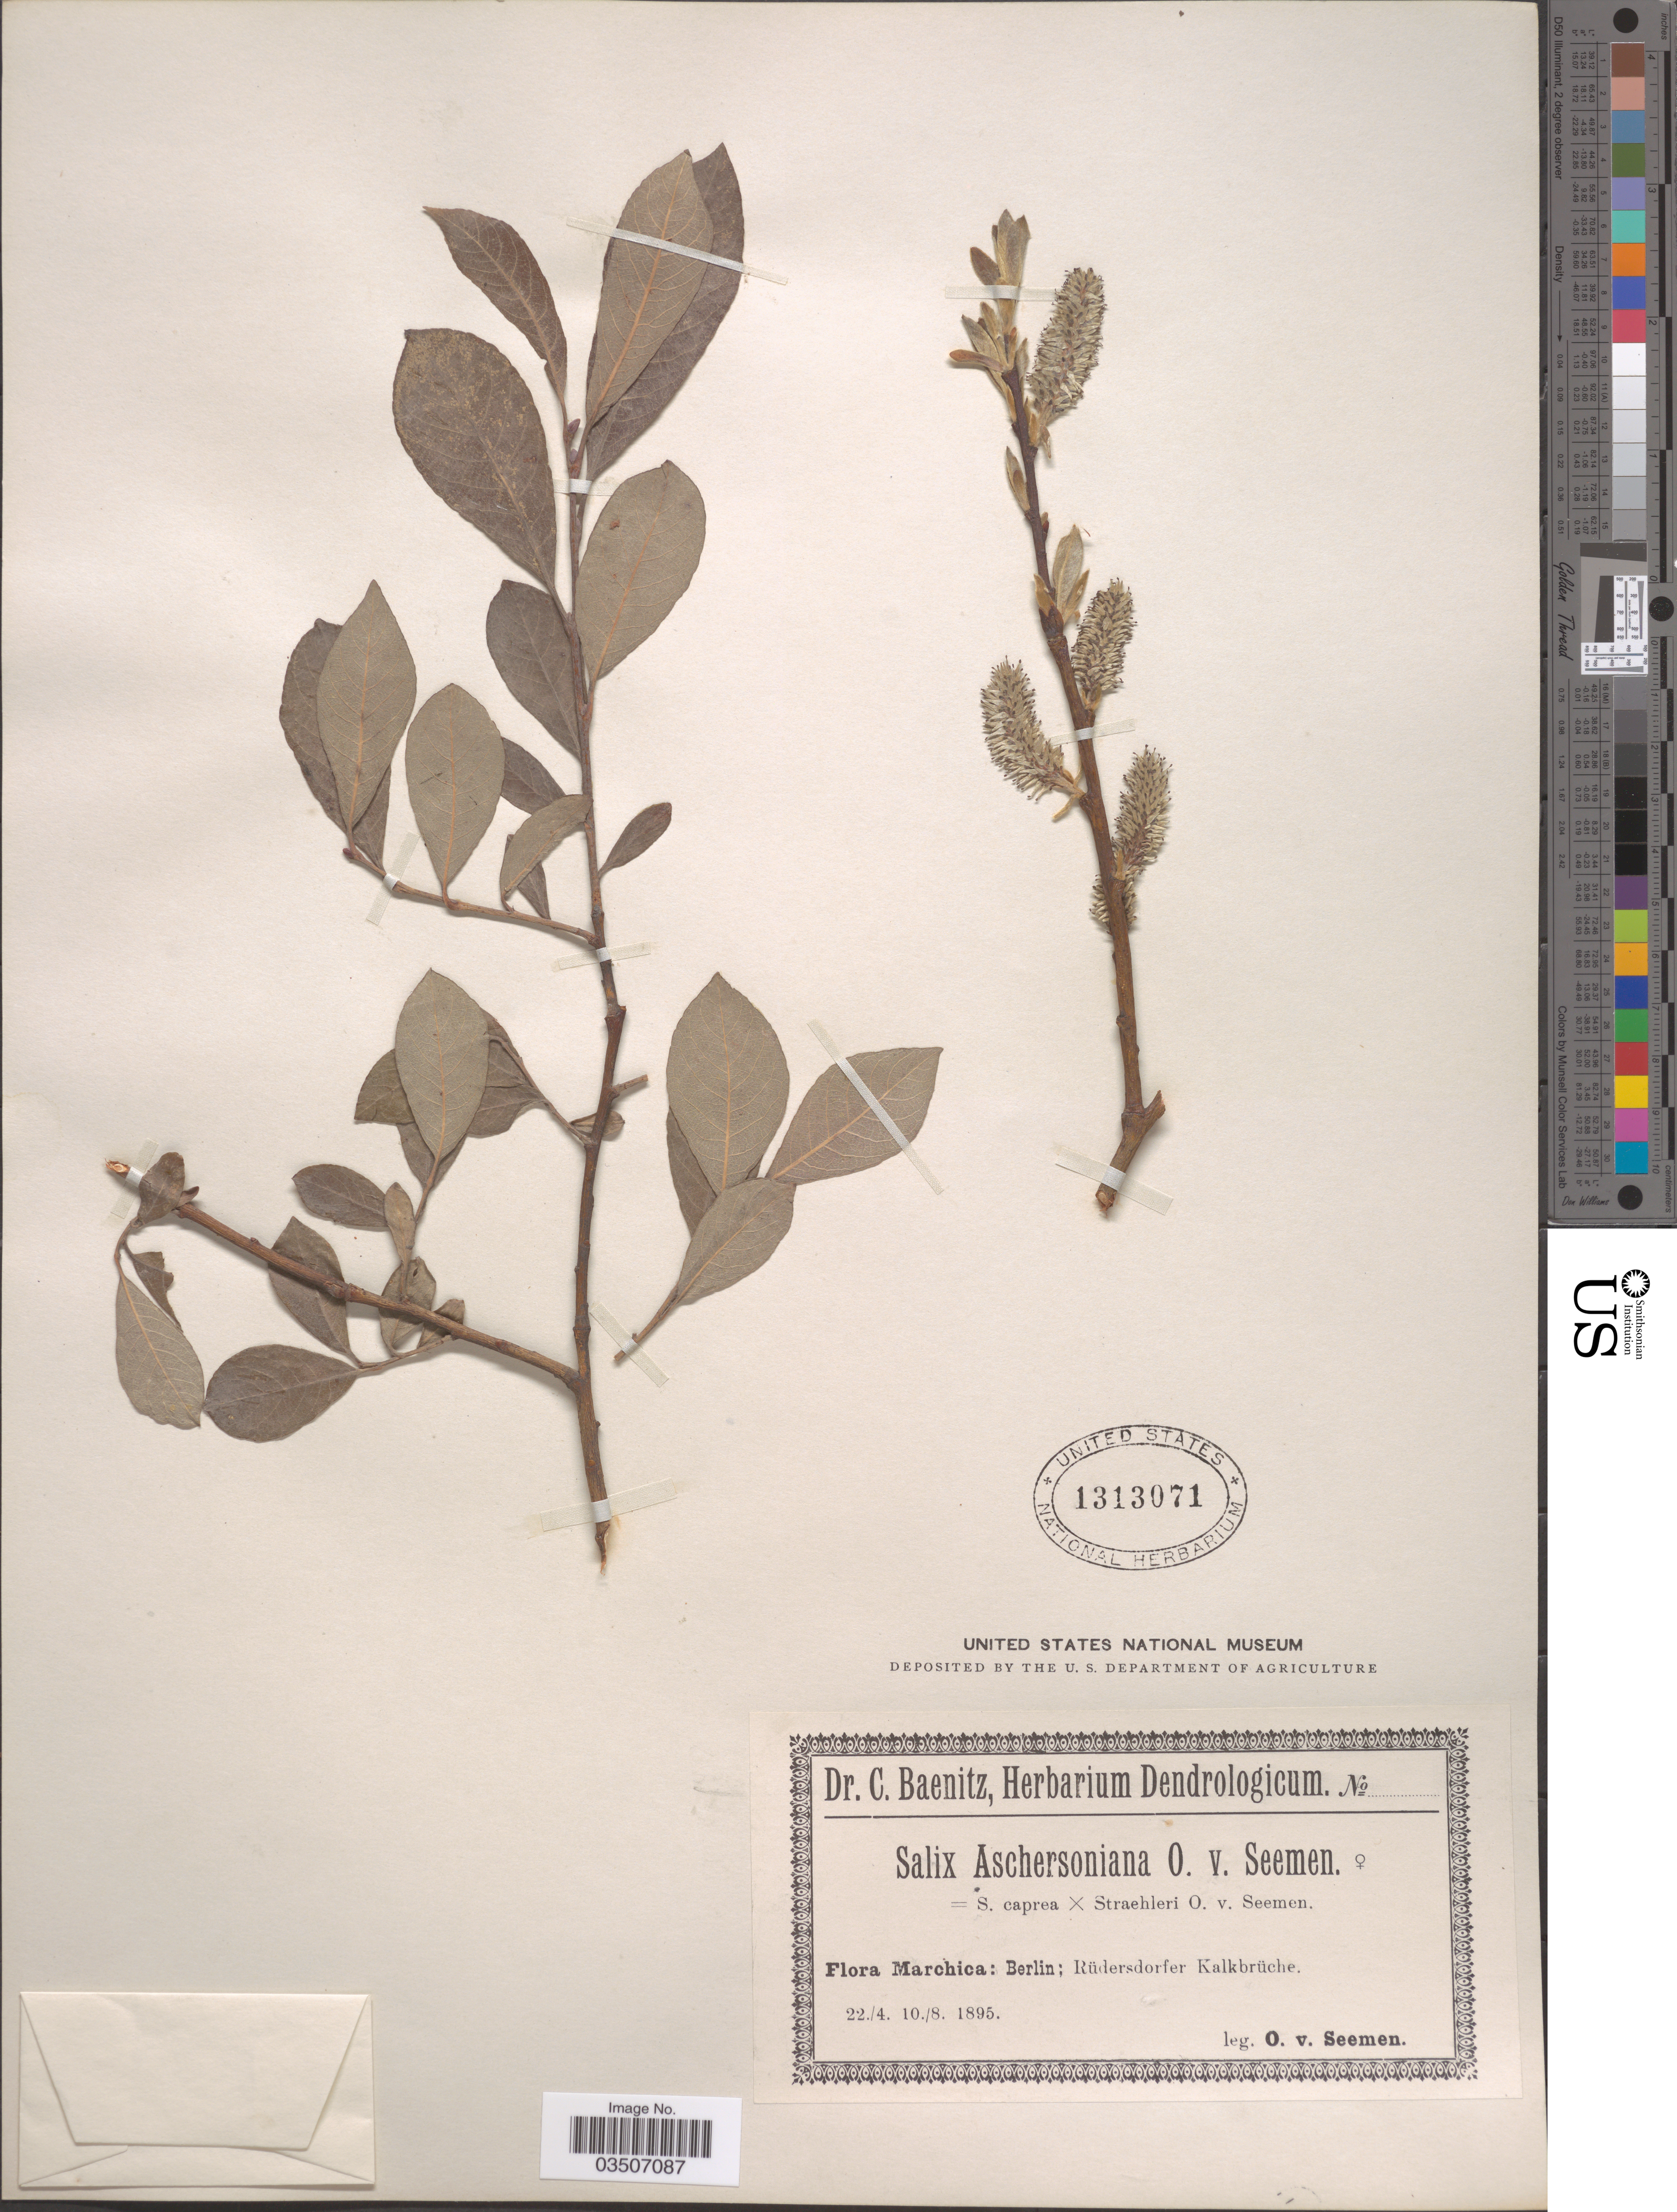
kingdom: Plantae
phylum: Tracheophyta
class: Magnoliopsida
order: Malpighiales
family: Salicaceae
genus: Salix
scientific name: Salix aschersoniana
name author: Seemen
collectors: K. O. von Seemen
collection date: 1895-04-22/1895-08-10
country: Germany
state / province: Berlin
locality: Marchica: Berlin; Rüdersdorfer Kalkbrüche.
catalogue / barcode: US 1313071